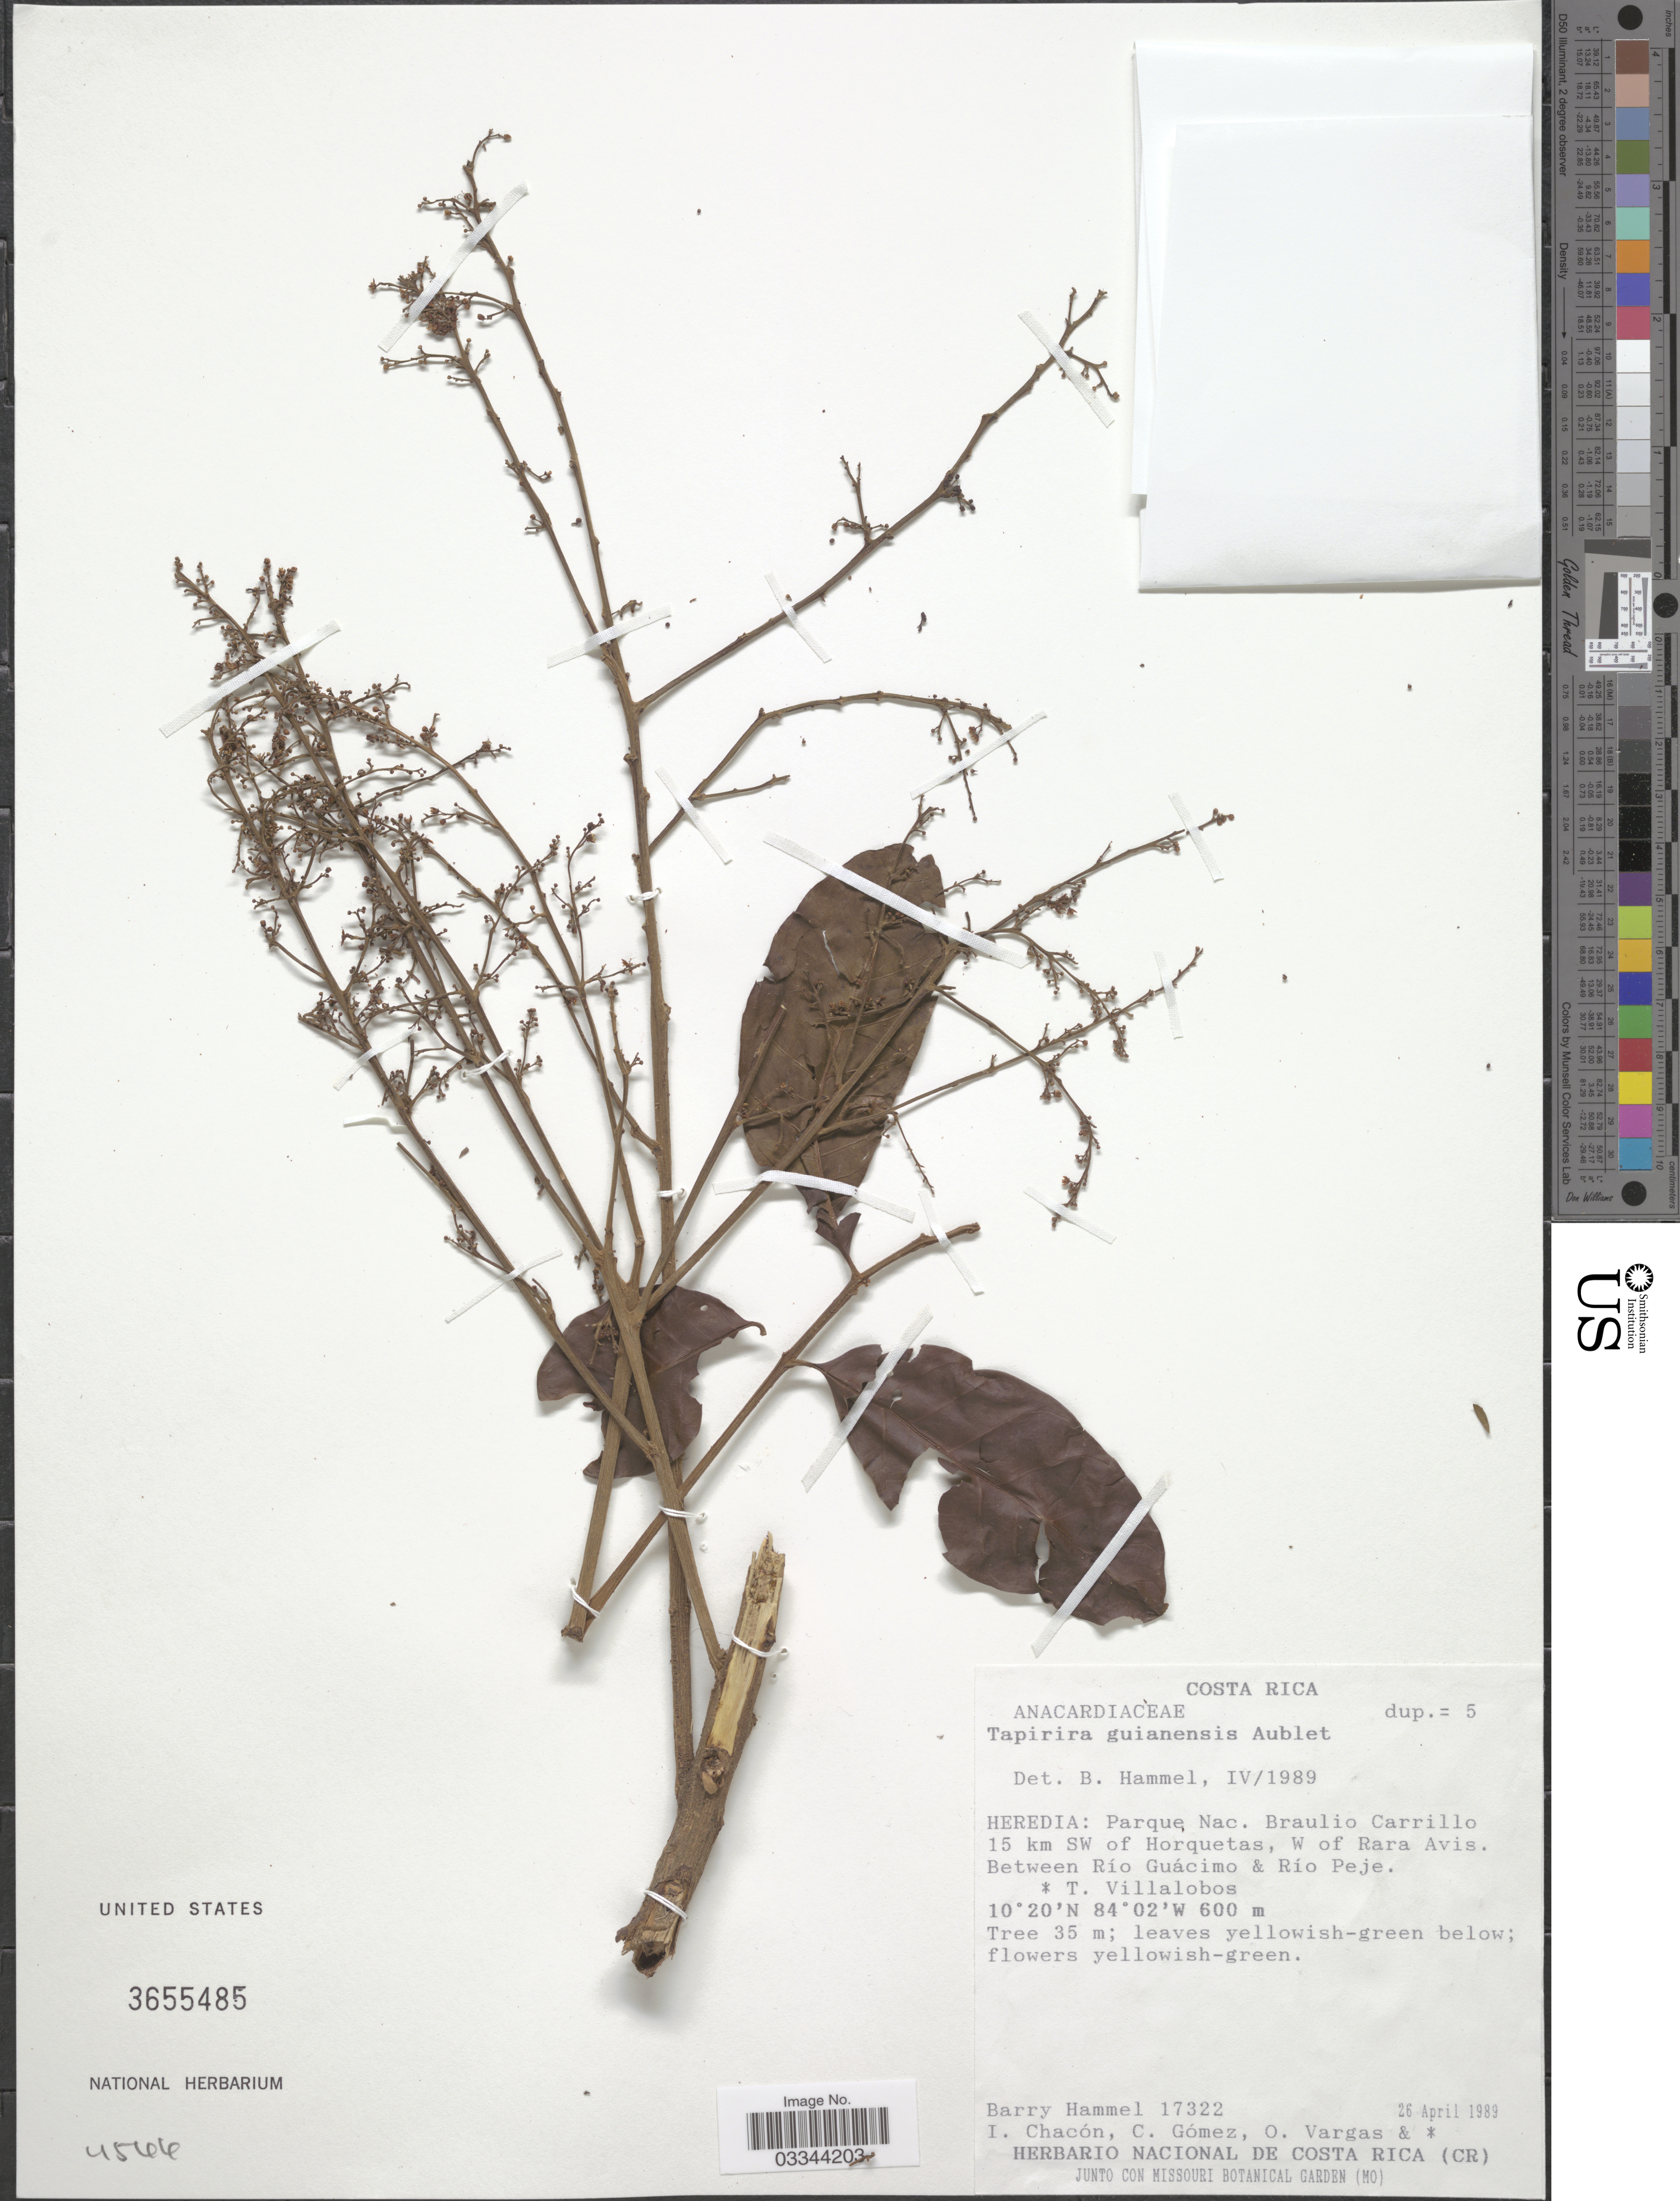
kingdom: Plantae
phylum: Tracheophyta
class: Magnoliopsida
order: Sapindales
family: Anacardiaceae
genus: Tapirira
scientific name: Tapirira guianensis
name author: Aubl.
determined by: Mitchell, John D.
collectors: B. Hammel, I. Chacón, C. Gómez, O. Vargas & T. Villalobos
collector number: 17322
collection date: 1989-04-26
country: Costa Rica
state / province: Heredia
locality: Parque Nac. Braulio Carrillo 15 km SW of Horquetas, W of Rara Avis. Between Río Guácimo & Río Peje.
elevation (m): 600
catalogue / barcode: US 3655485